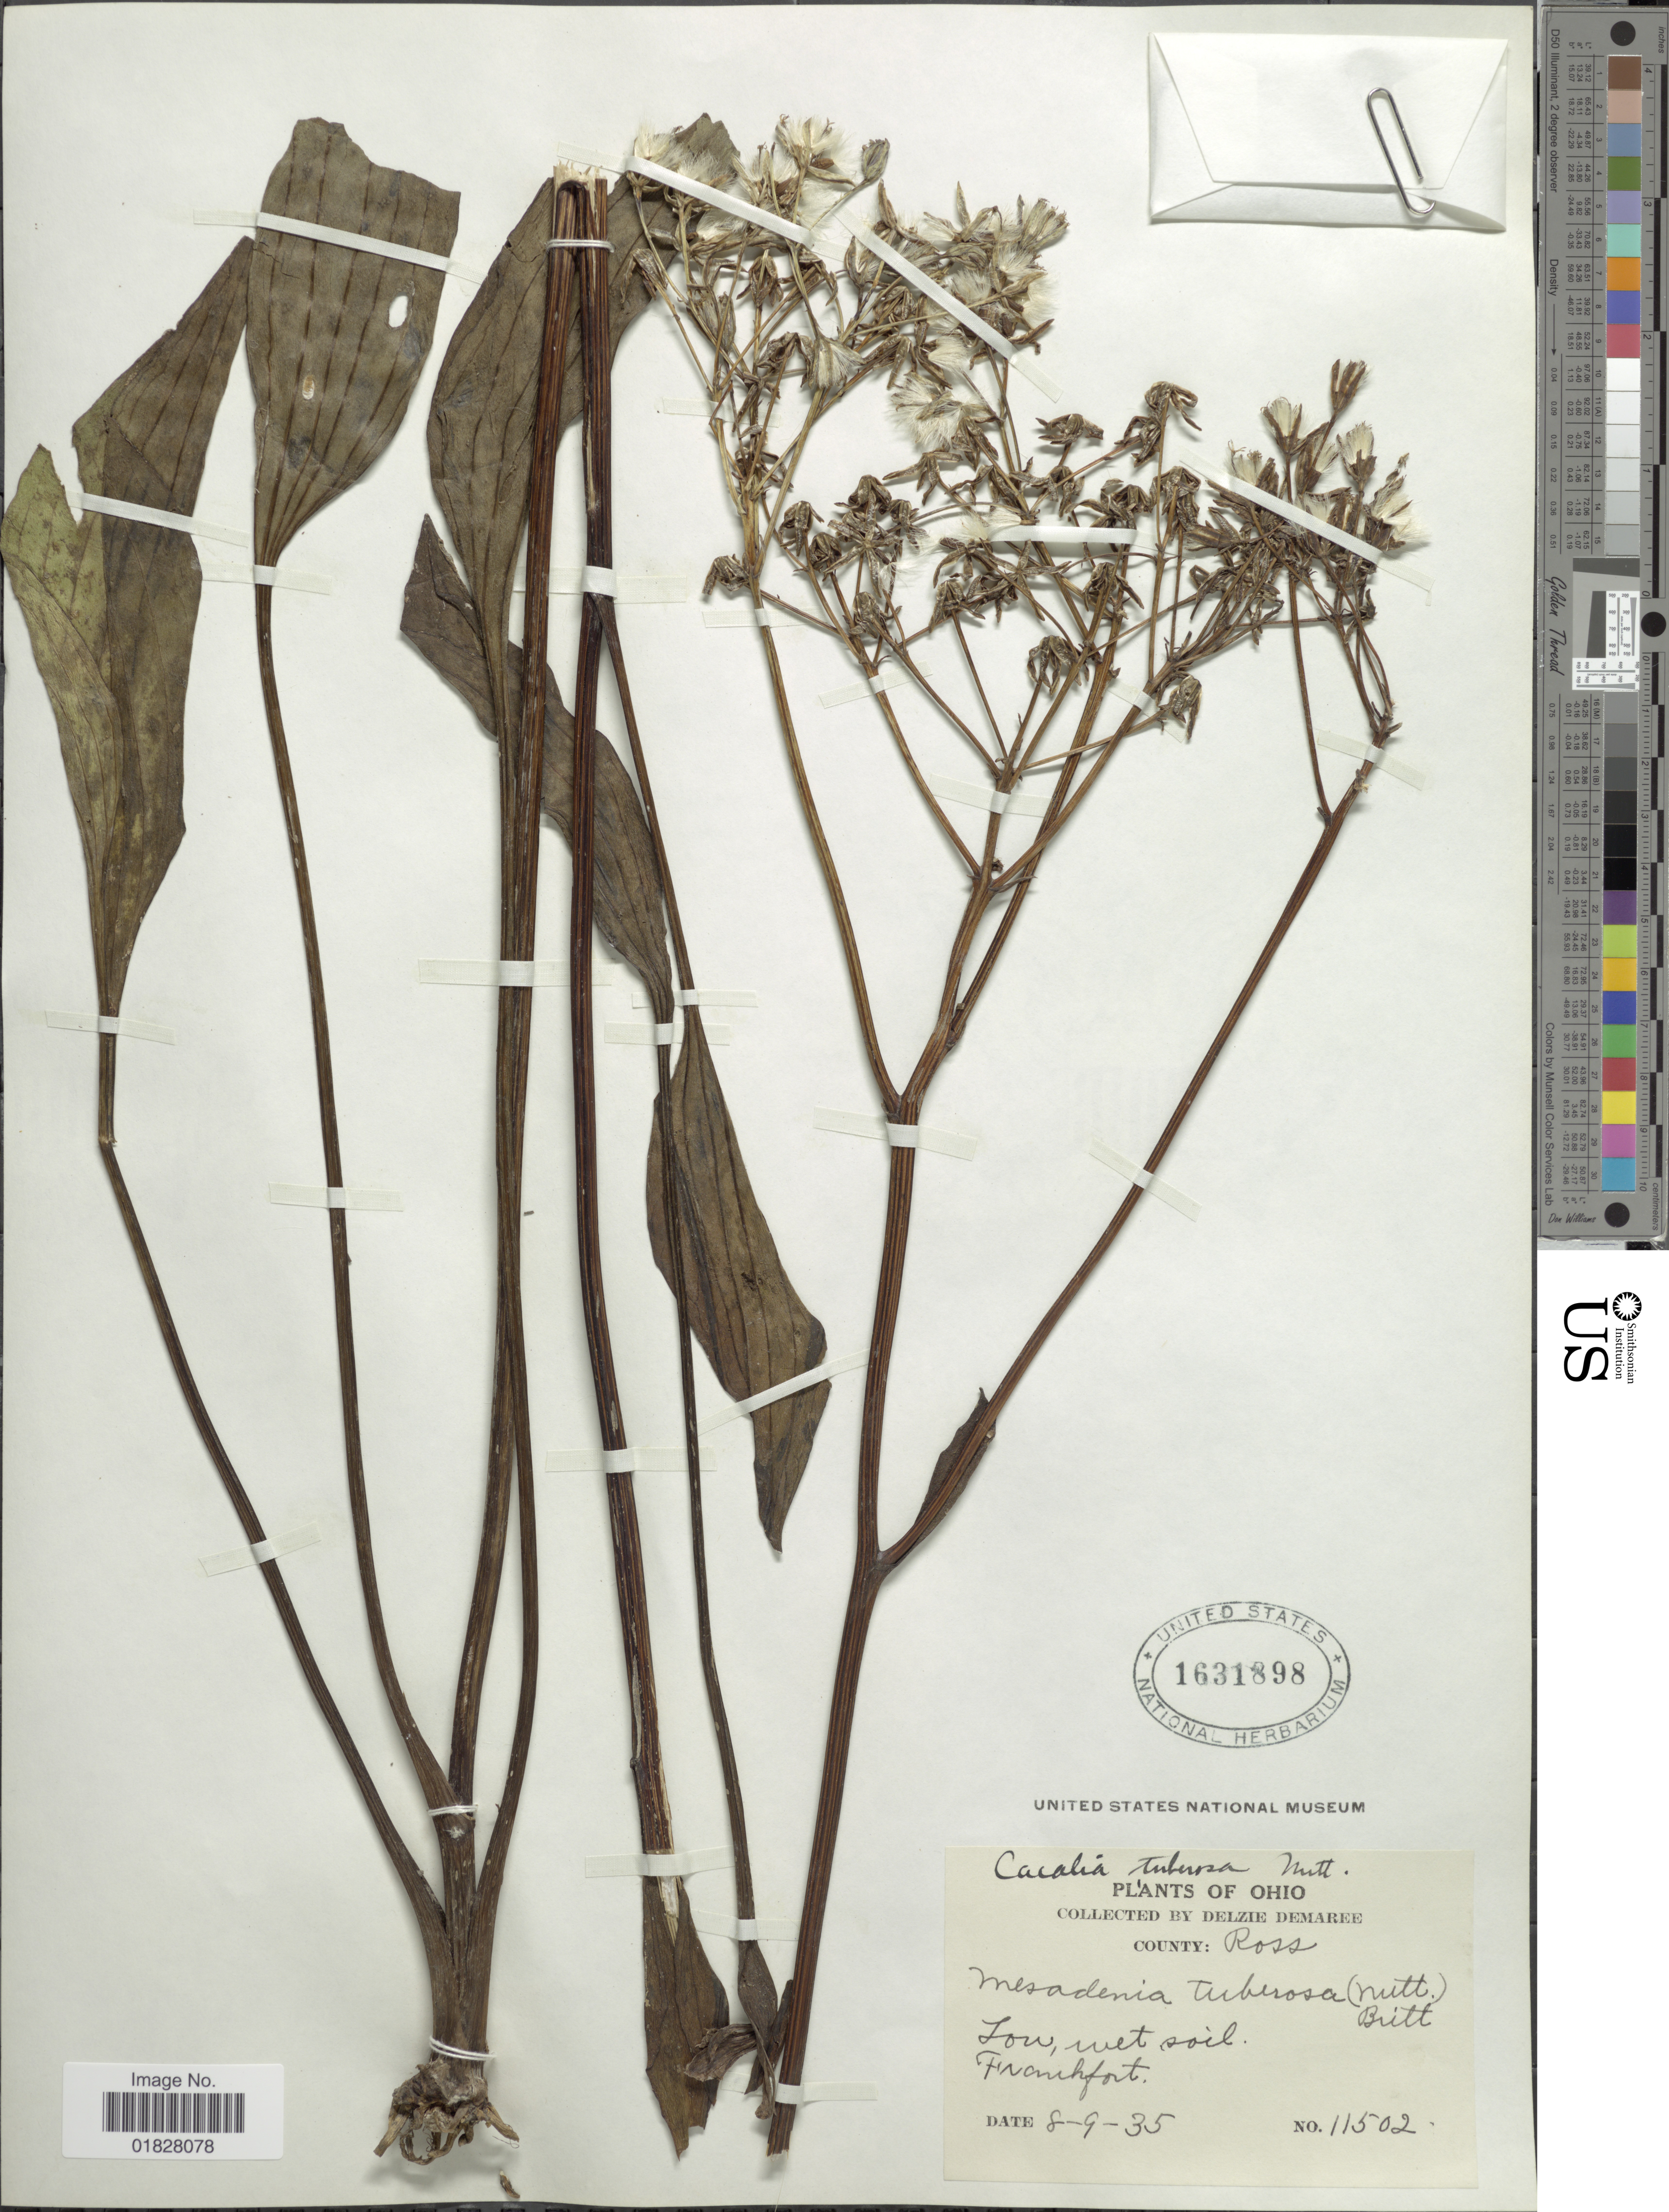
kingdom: Plantae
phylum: Tracheophyta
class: Magnoliopsida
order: Asterales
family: Asteraceae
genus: Arnoglossum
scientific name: Arnoglossum plantagineum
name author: Raf.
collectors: D. Demaree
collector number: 11502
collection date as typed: Transcribed d/m/y: 9/8/35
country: United States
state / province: Ohio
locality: County: Ross. Frankfort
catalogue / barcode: US 1631898